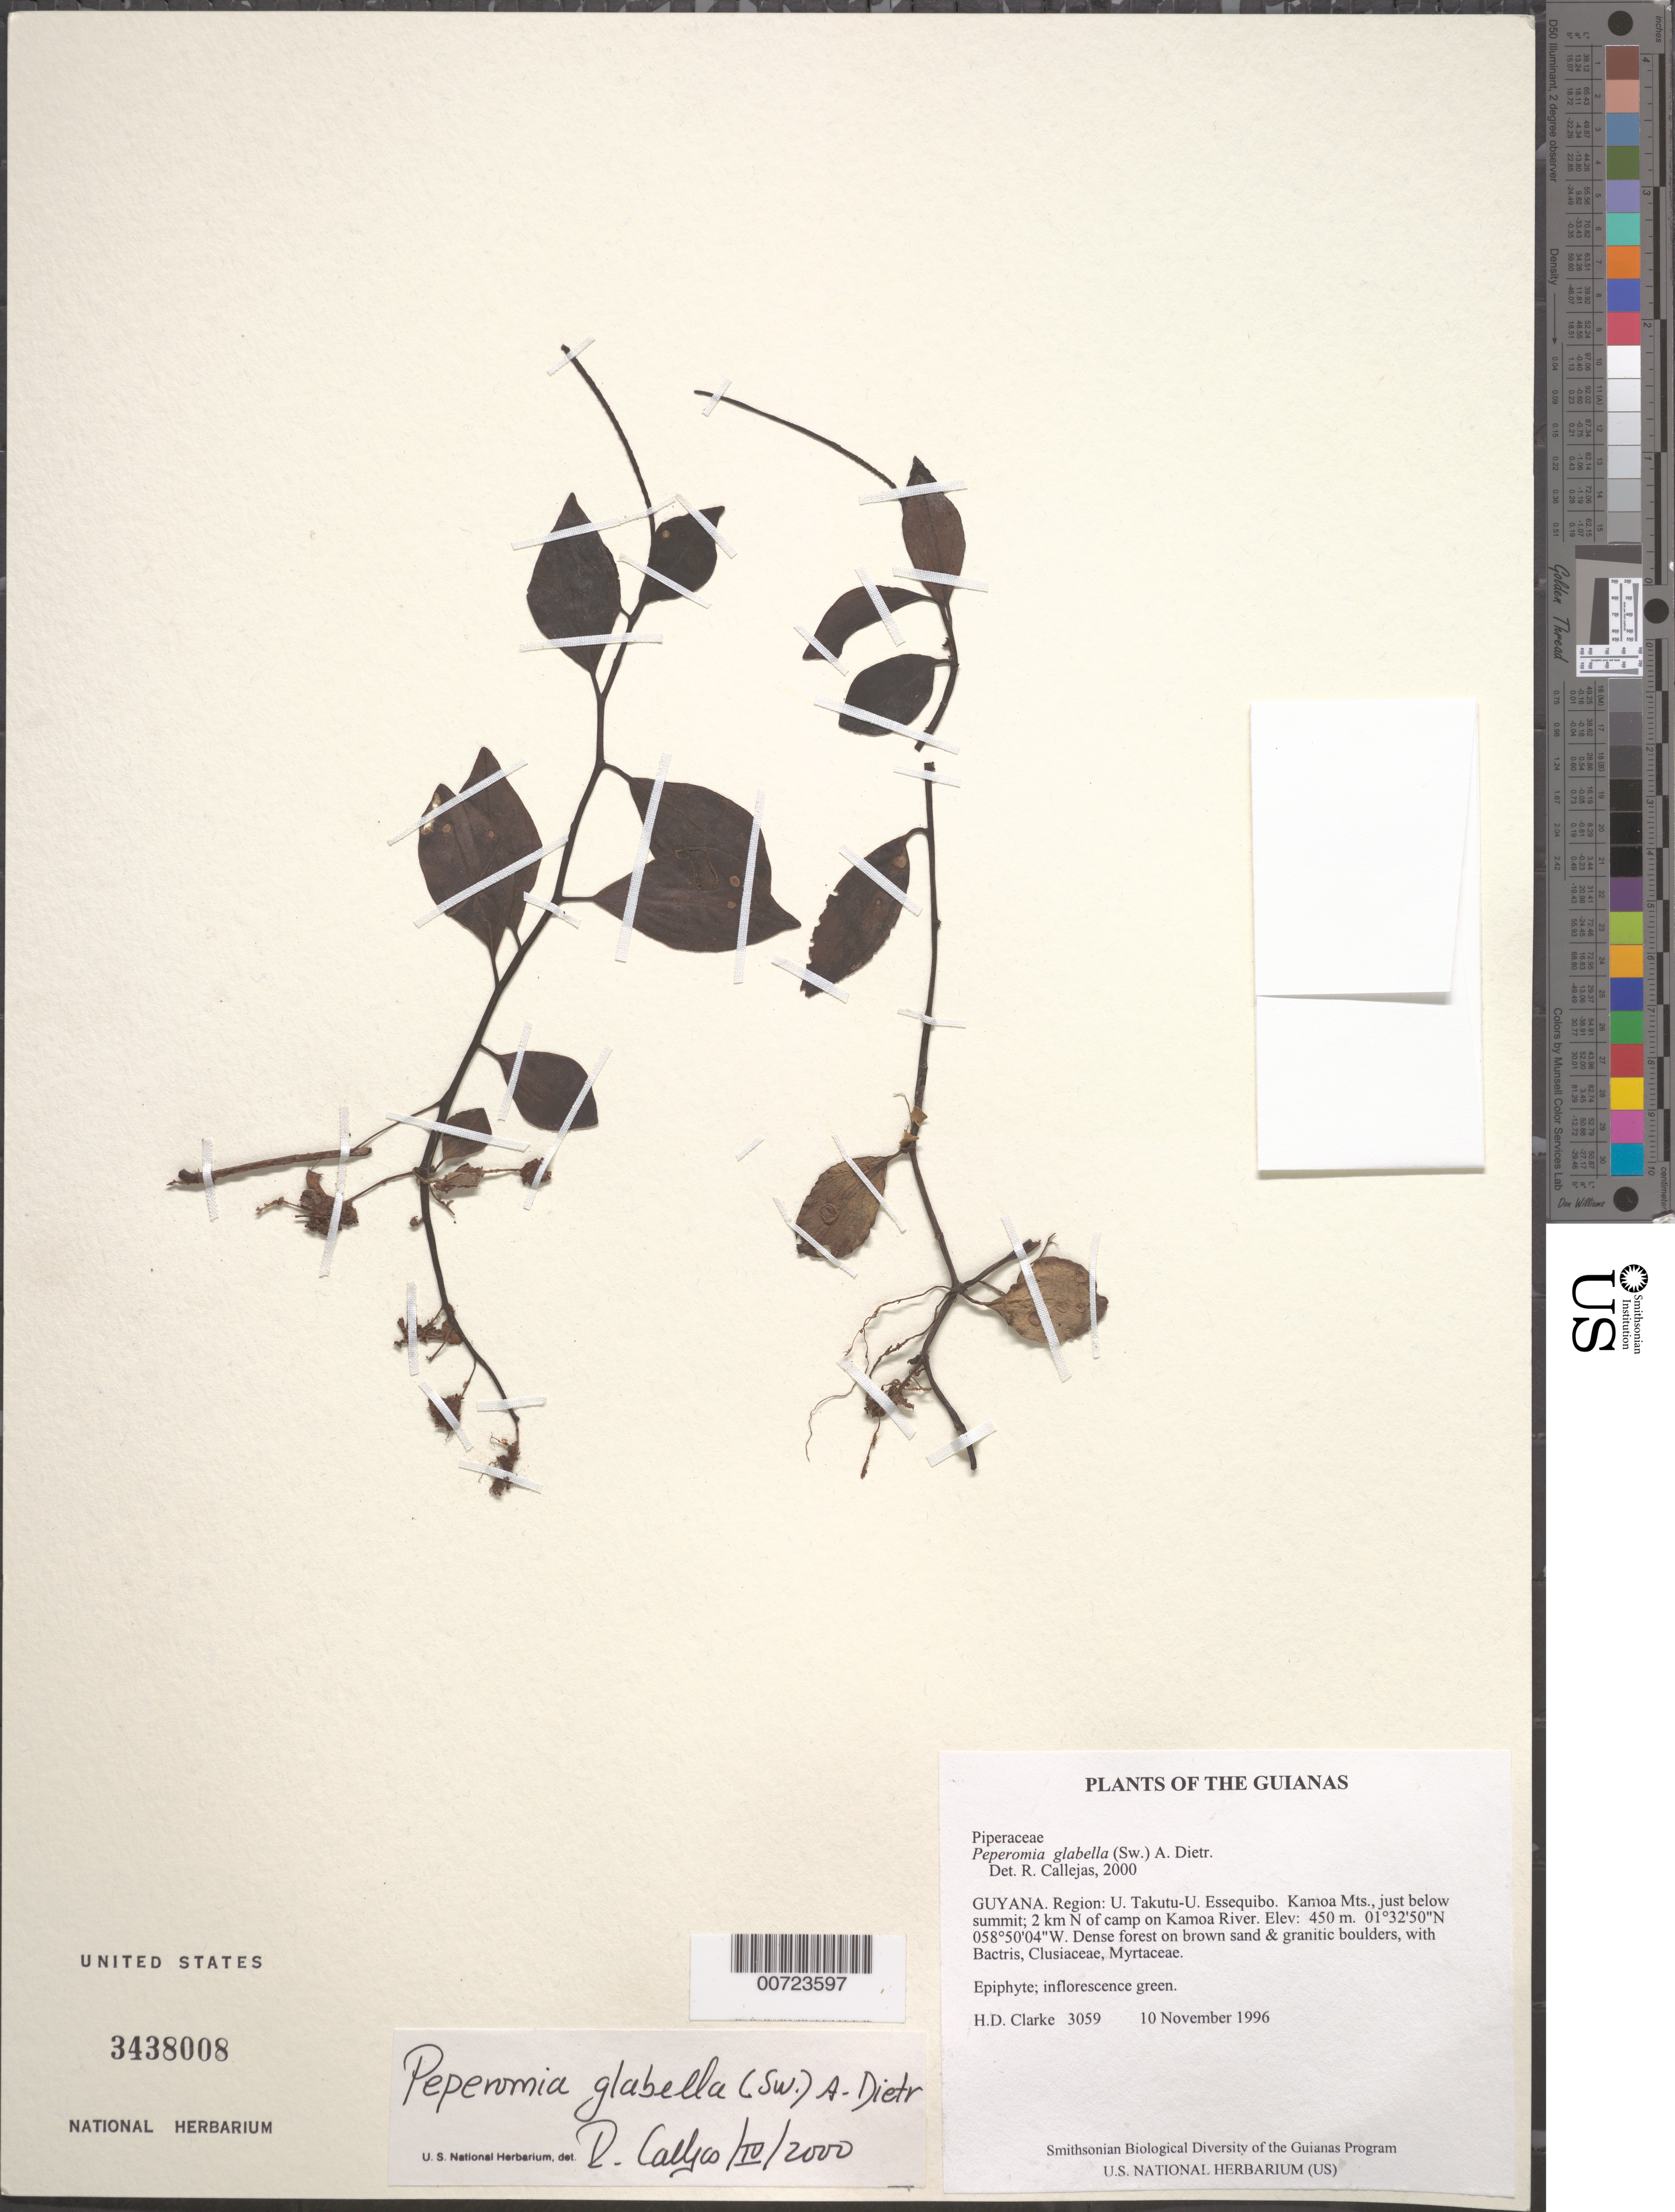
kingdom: Plantae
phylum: Tracheophyta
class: Magnoliopsida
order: Piperales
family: Piperaceae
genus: Peperomia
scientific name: Peperomia glabella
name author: (Sw.) A. Dietr.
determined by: Görts-van Rijn, A. R. A.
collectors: H. D. Clarke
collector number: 3059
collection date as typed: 10 November 1996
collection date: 1996-11-10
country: Guyana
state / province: U. Takutu-U. Essequibo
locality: Kamoa Mts., just below summit; 2 km N of camp on Kamoa River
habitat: Dense forest on brown sand & granitic boulders, with Bactris, Clusiaceae, Myrtaceae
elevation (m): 450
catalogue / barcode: US 3438008